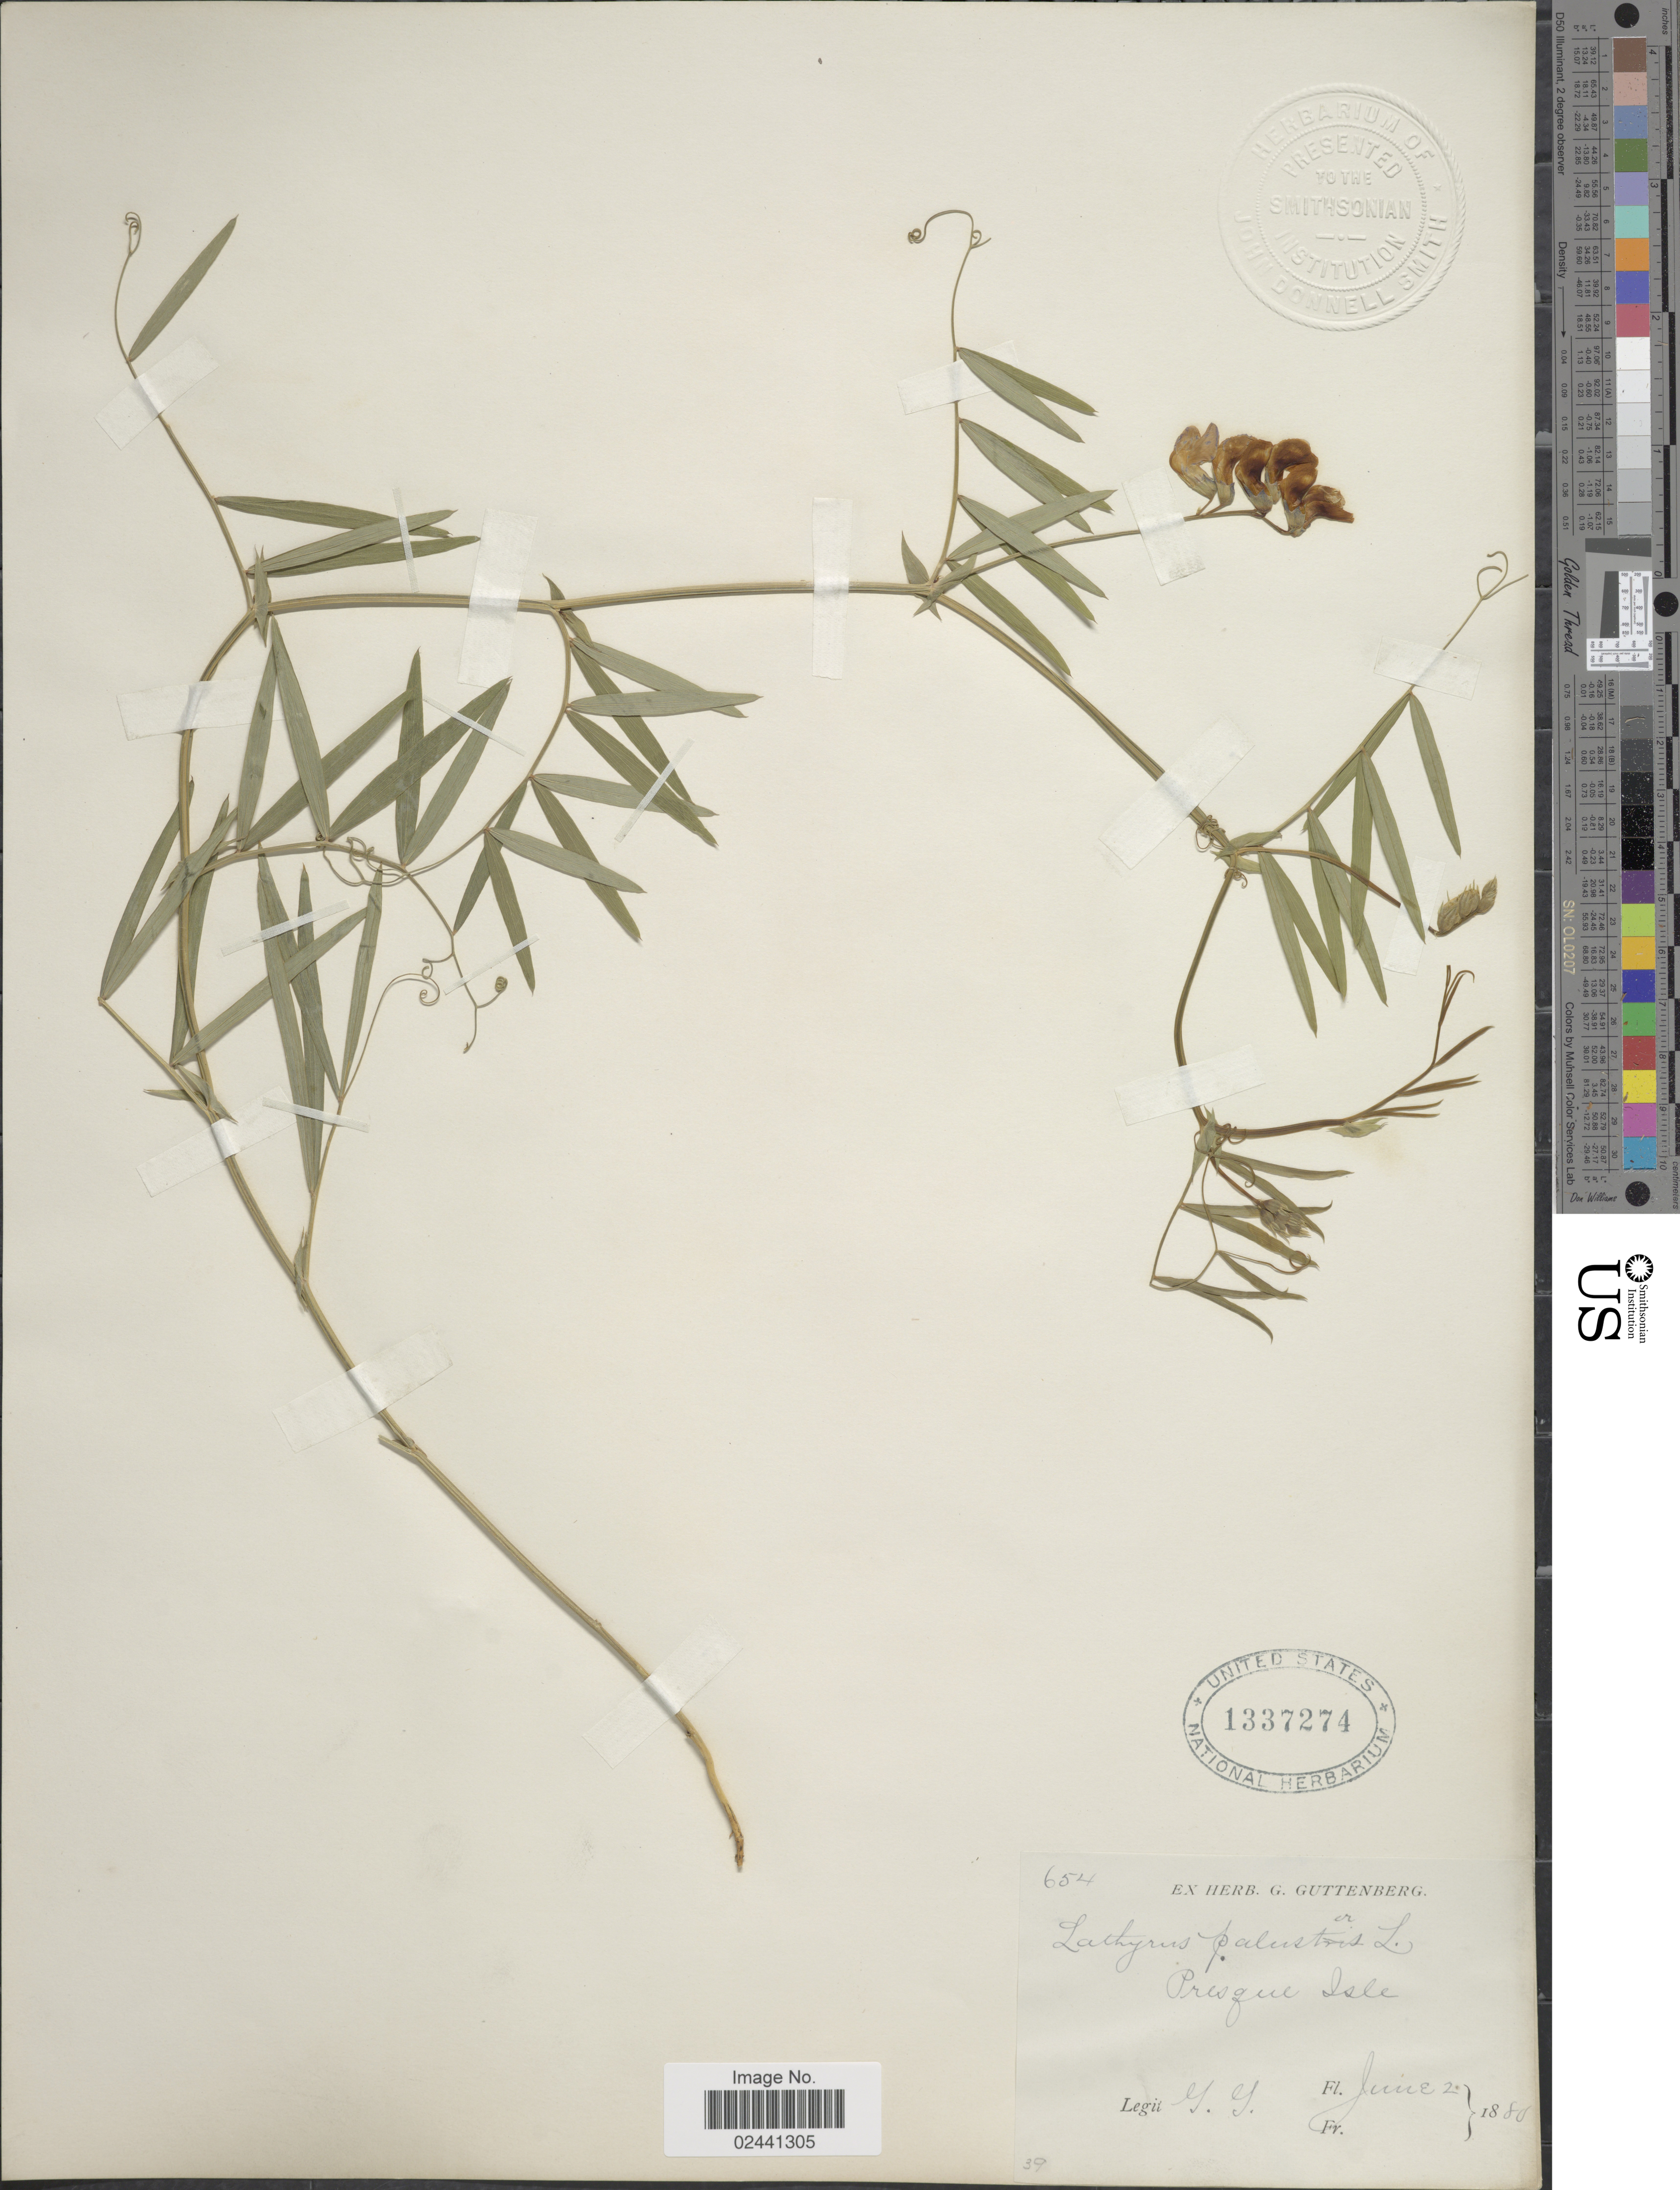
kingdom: Plantae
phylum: Tracheophyta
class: Magnoliopsida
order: Fabales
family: Fabaceae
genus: Lathyrus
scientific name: Lathyrus palustris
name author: L.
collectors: Ex herb. G. Guttenberg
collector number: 654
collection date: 1880-06-02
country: United States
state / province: Michigan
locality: Presque Isle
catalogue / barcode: US 1337274